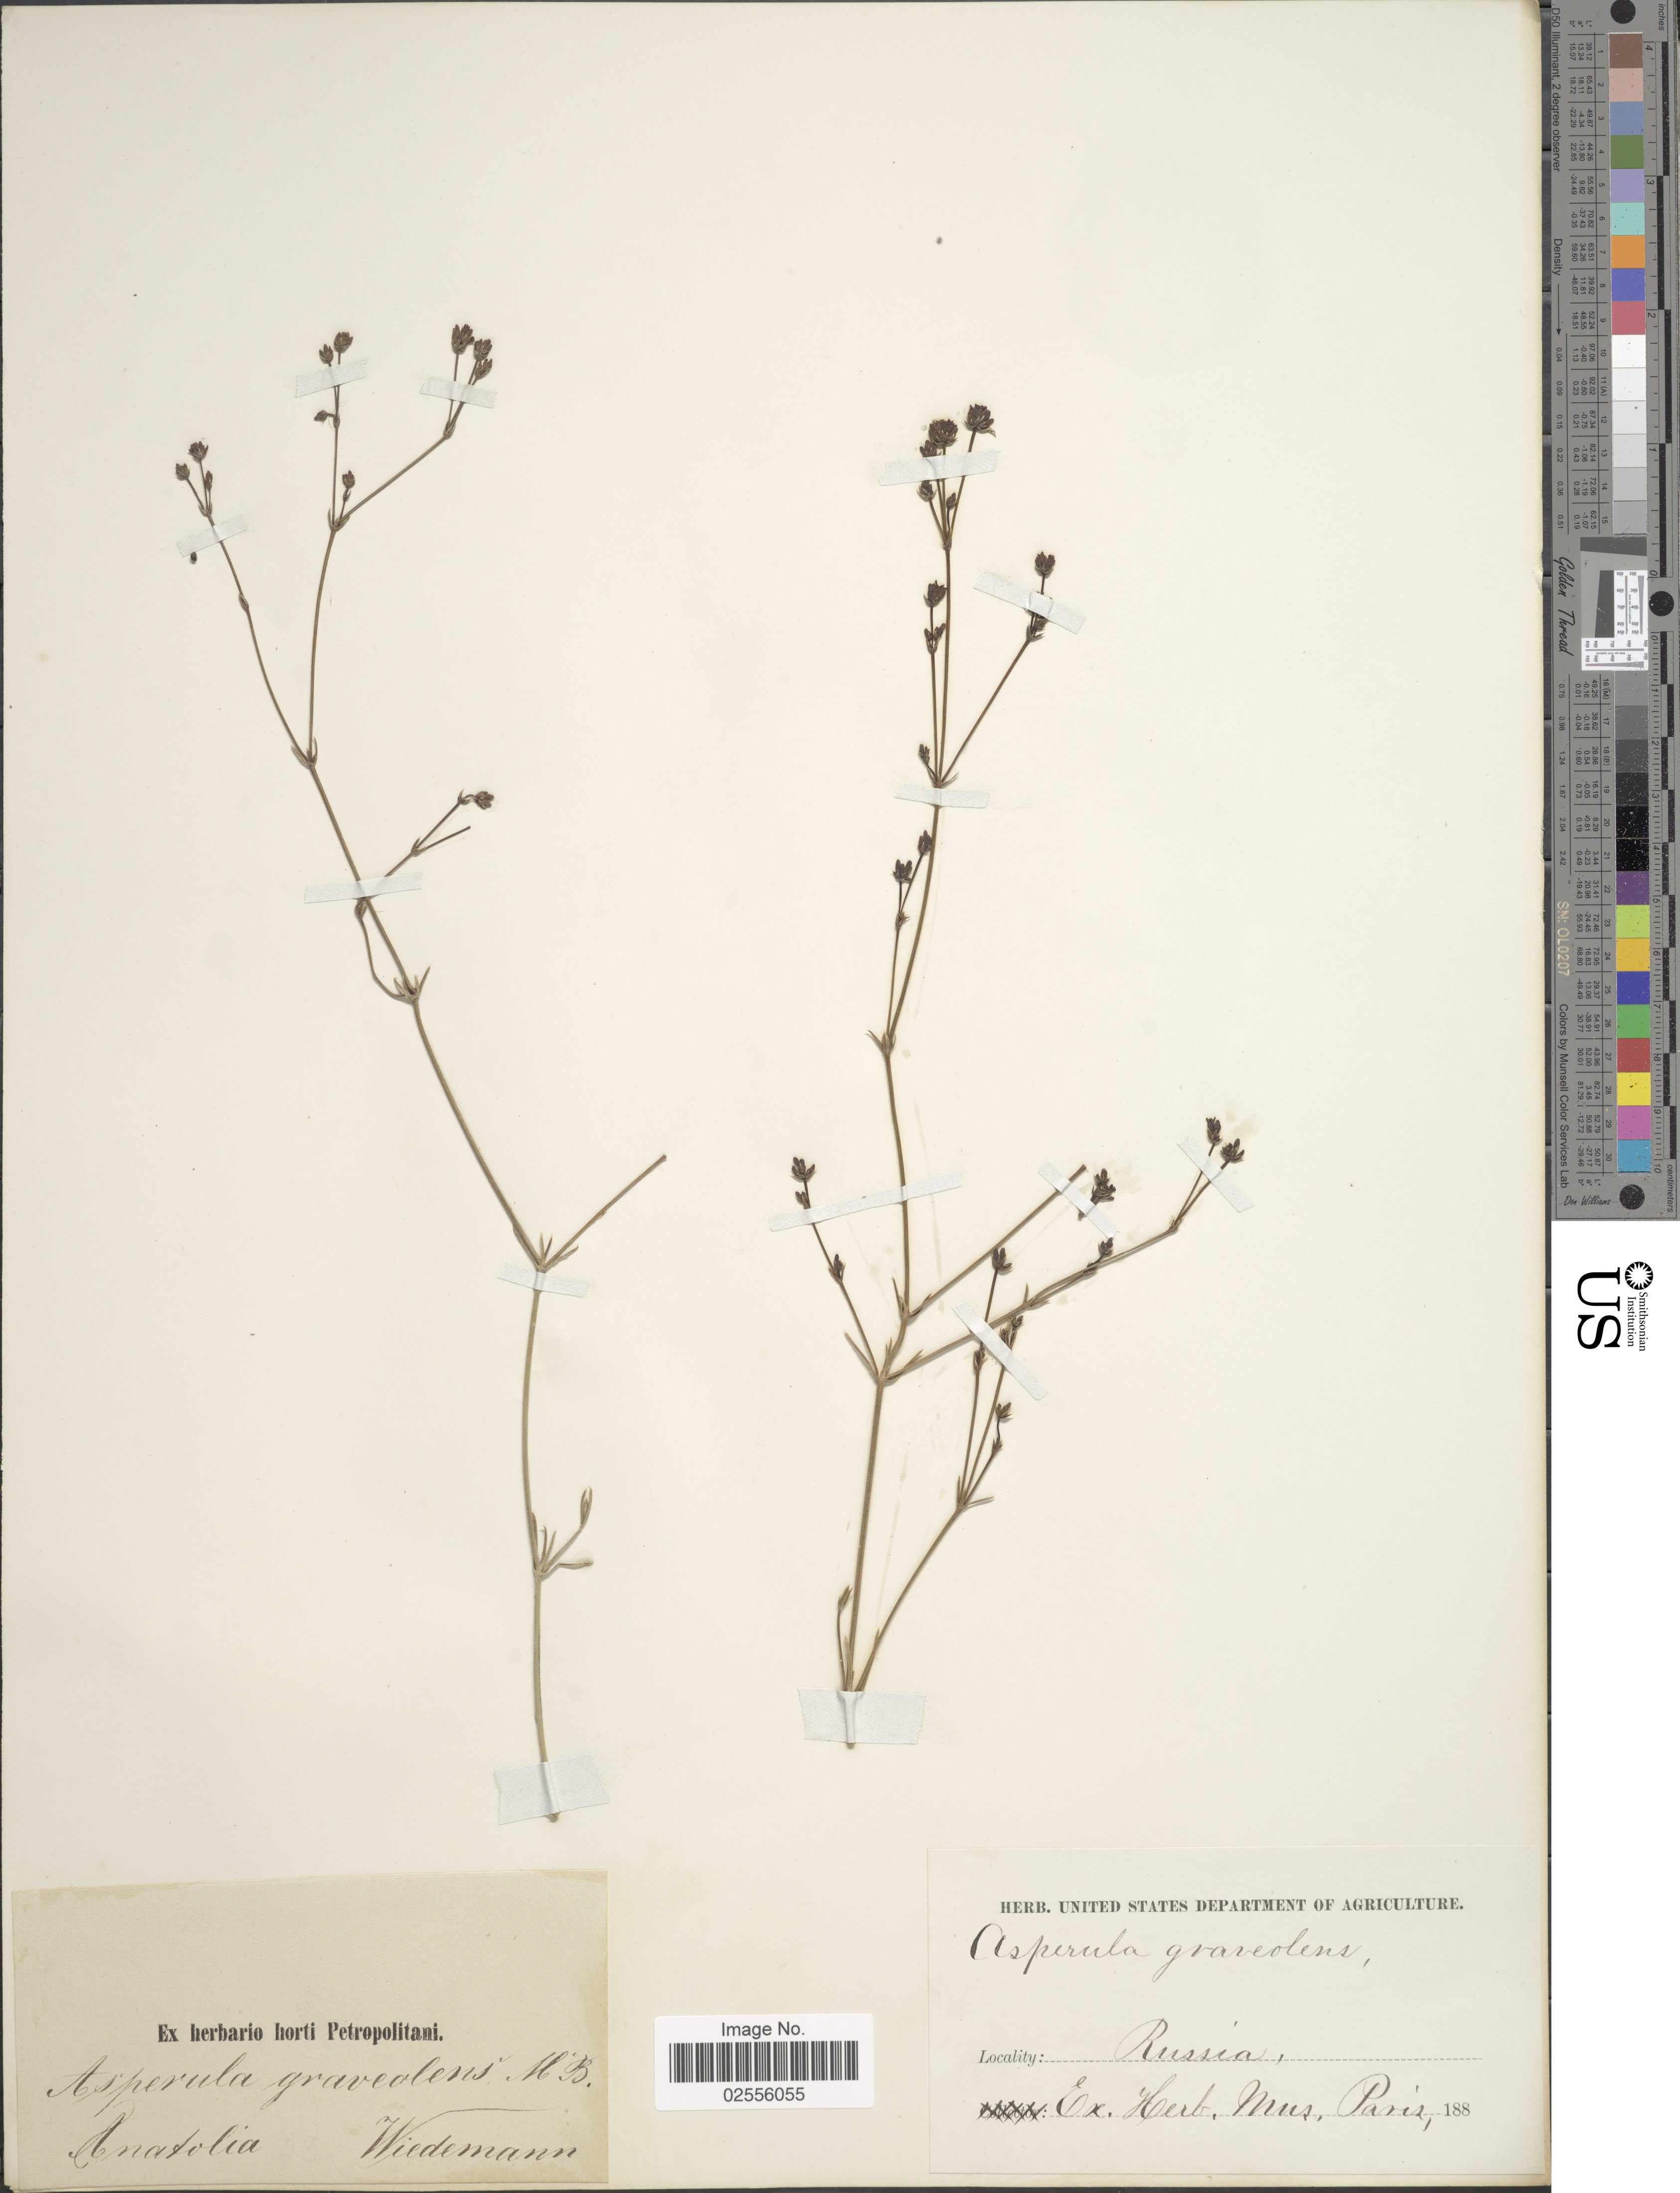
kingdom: Plantae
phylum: Tracheophyta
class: Magnoliopsida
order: Gentianales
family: Rubiaceae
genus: Asperula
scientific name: Asperula graveolens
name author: M. Bieb. ex Schult. & Schult. f.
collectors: Wiedemann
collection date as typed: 188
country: Turkey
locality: Anatolia [label says Russia, but now part of Turkey]